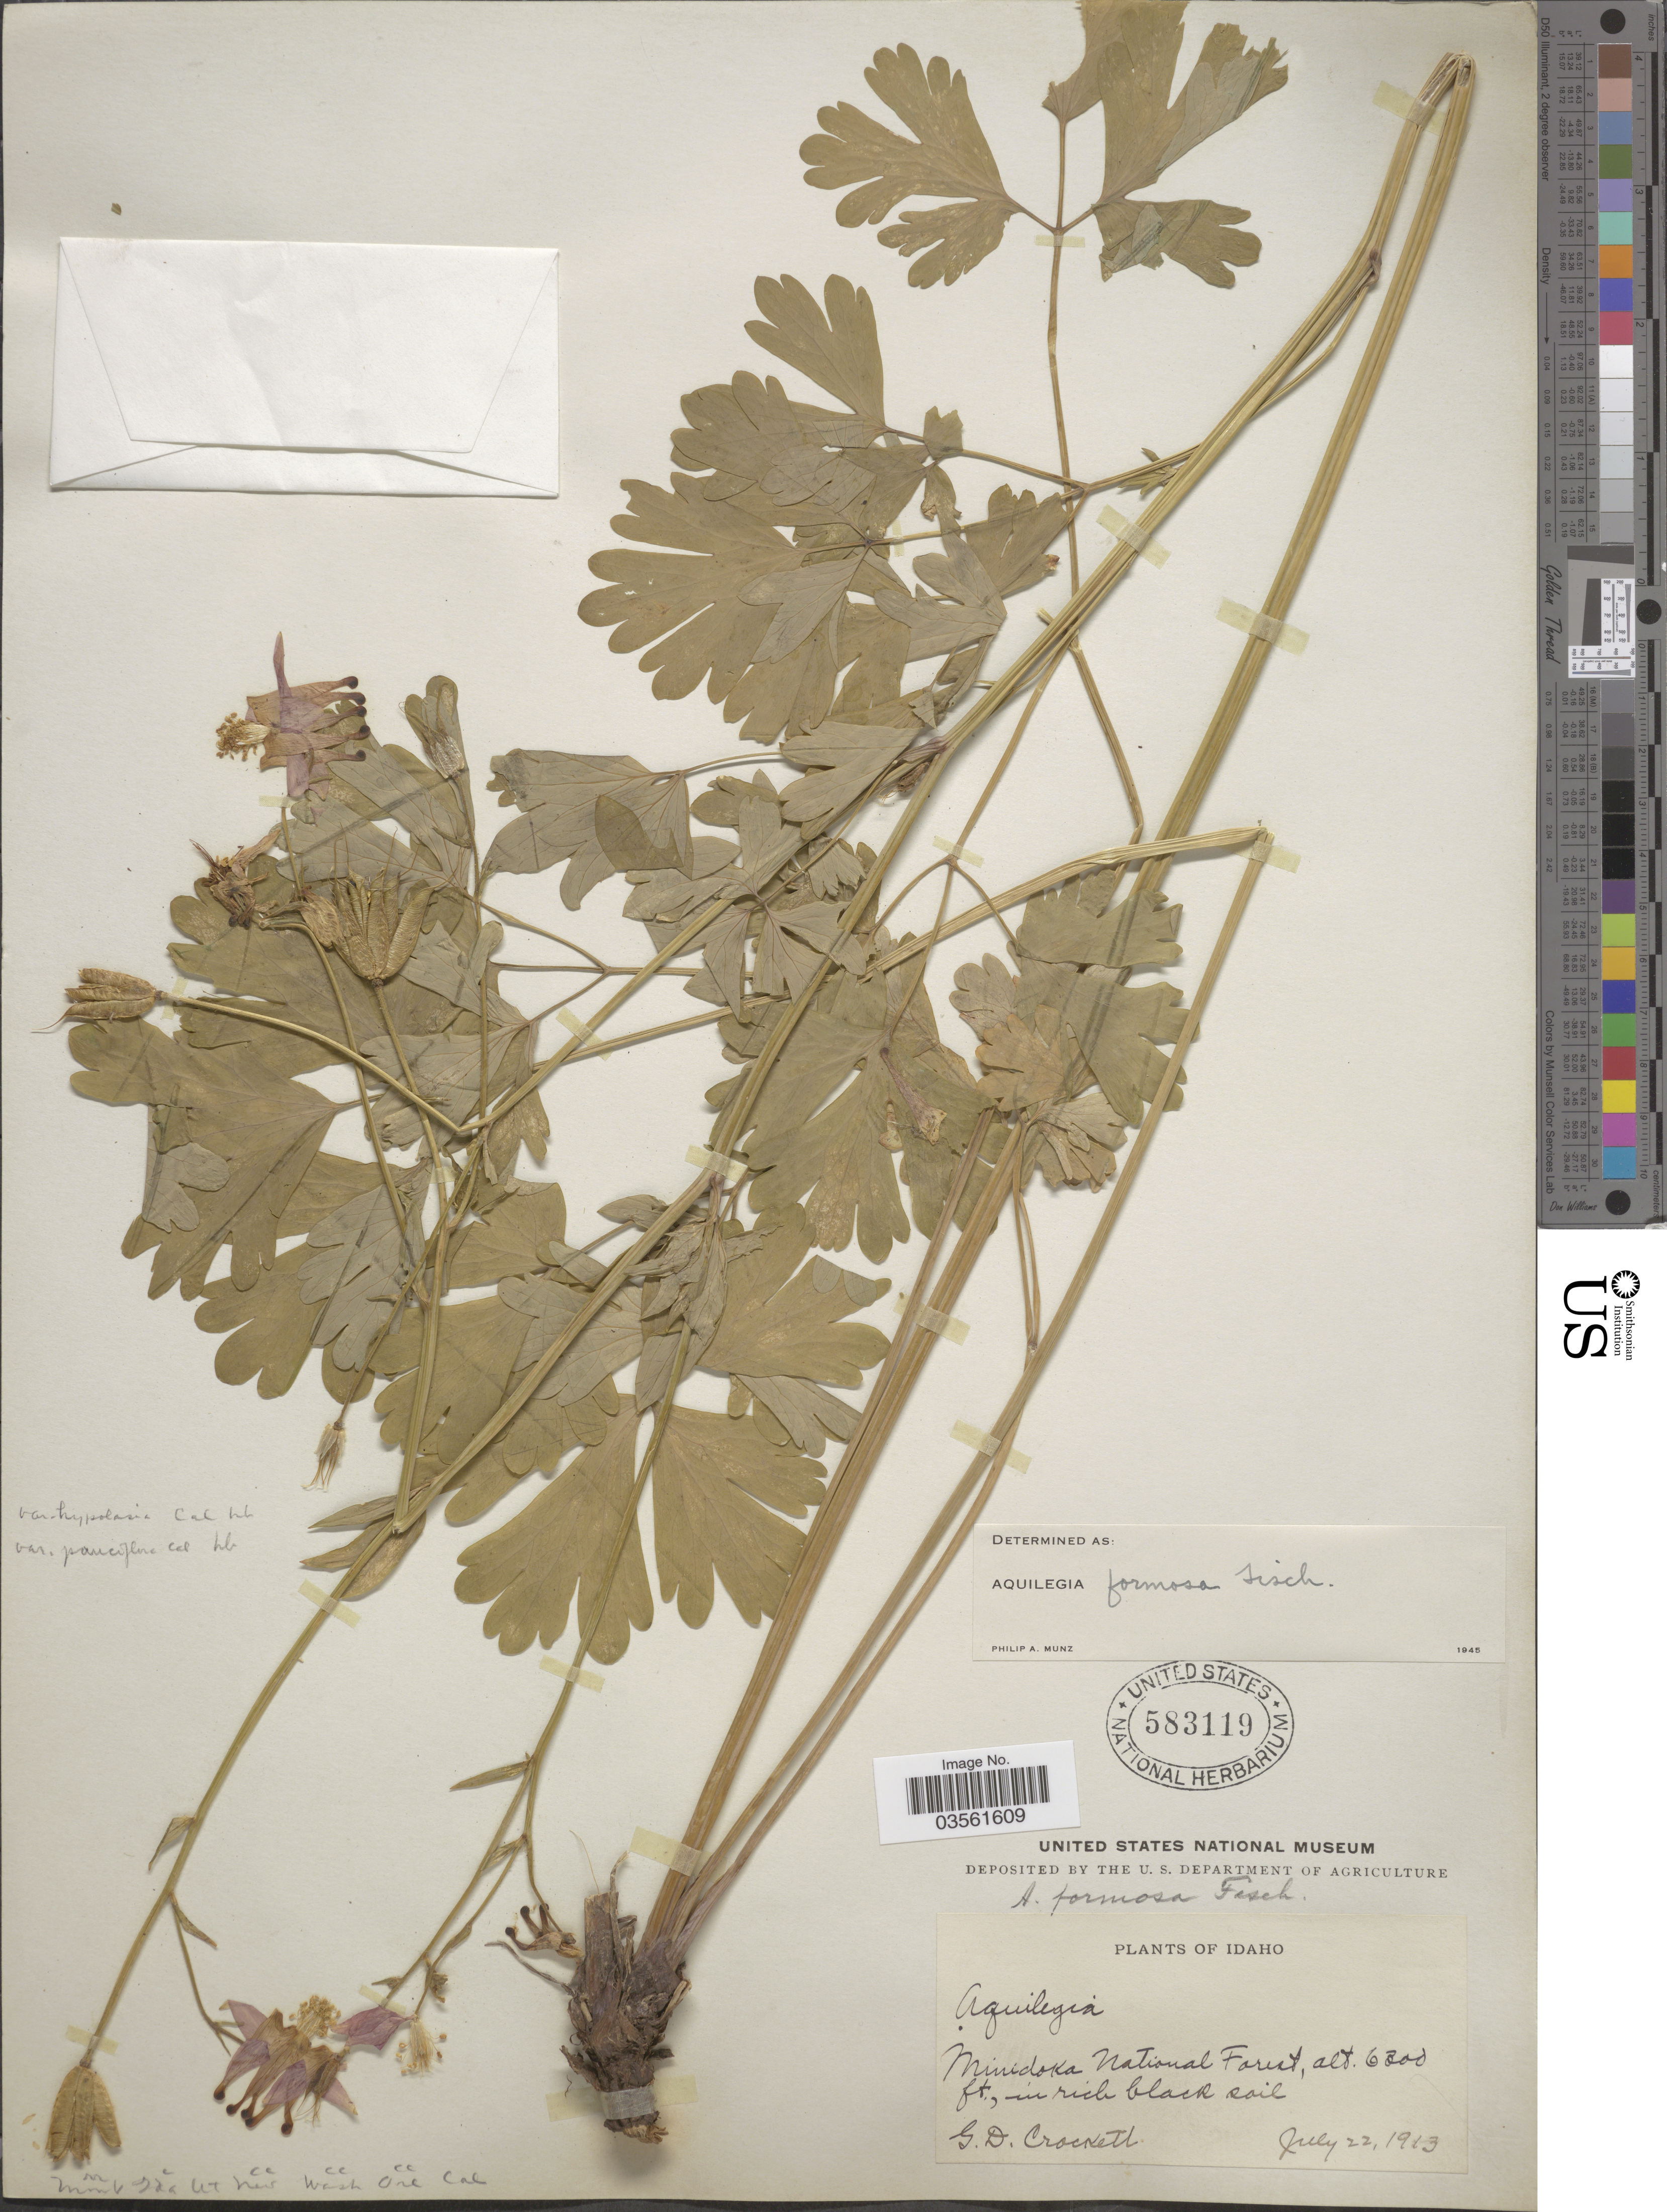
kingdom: Plantae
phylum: Tracheophyta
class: Magnoliopsida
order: Ranunculales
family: Ranunculaceae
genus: Aquilegia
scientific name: Aquilegia formosa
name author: Fisch. ex DC.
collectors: G. Crockett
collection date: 1913-07-22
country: United States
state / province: Idaho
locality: Minidoka National Forest.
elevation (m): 1920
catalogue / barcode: US 583119